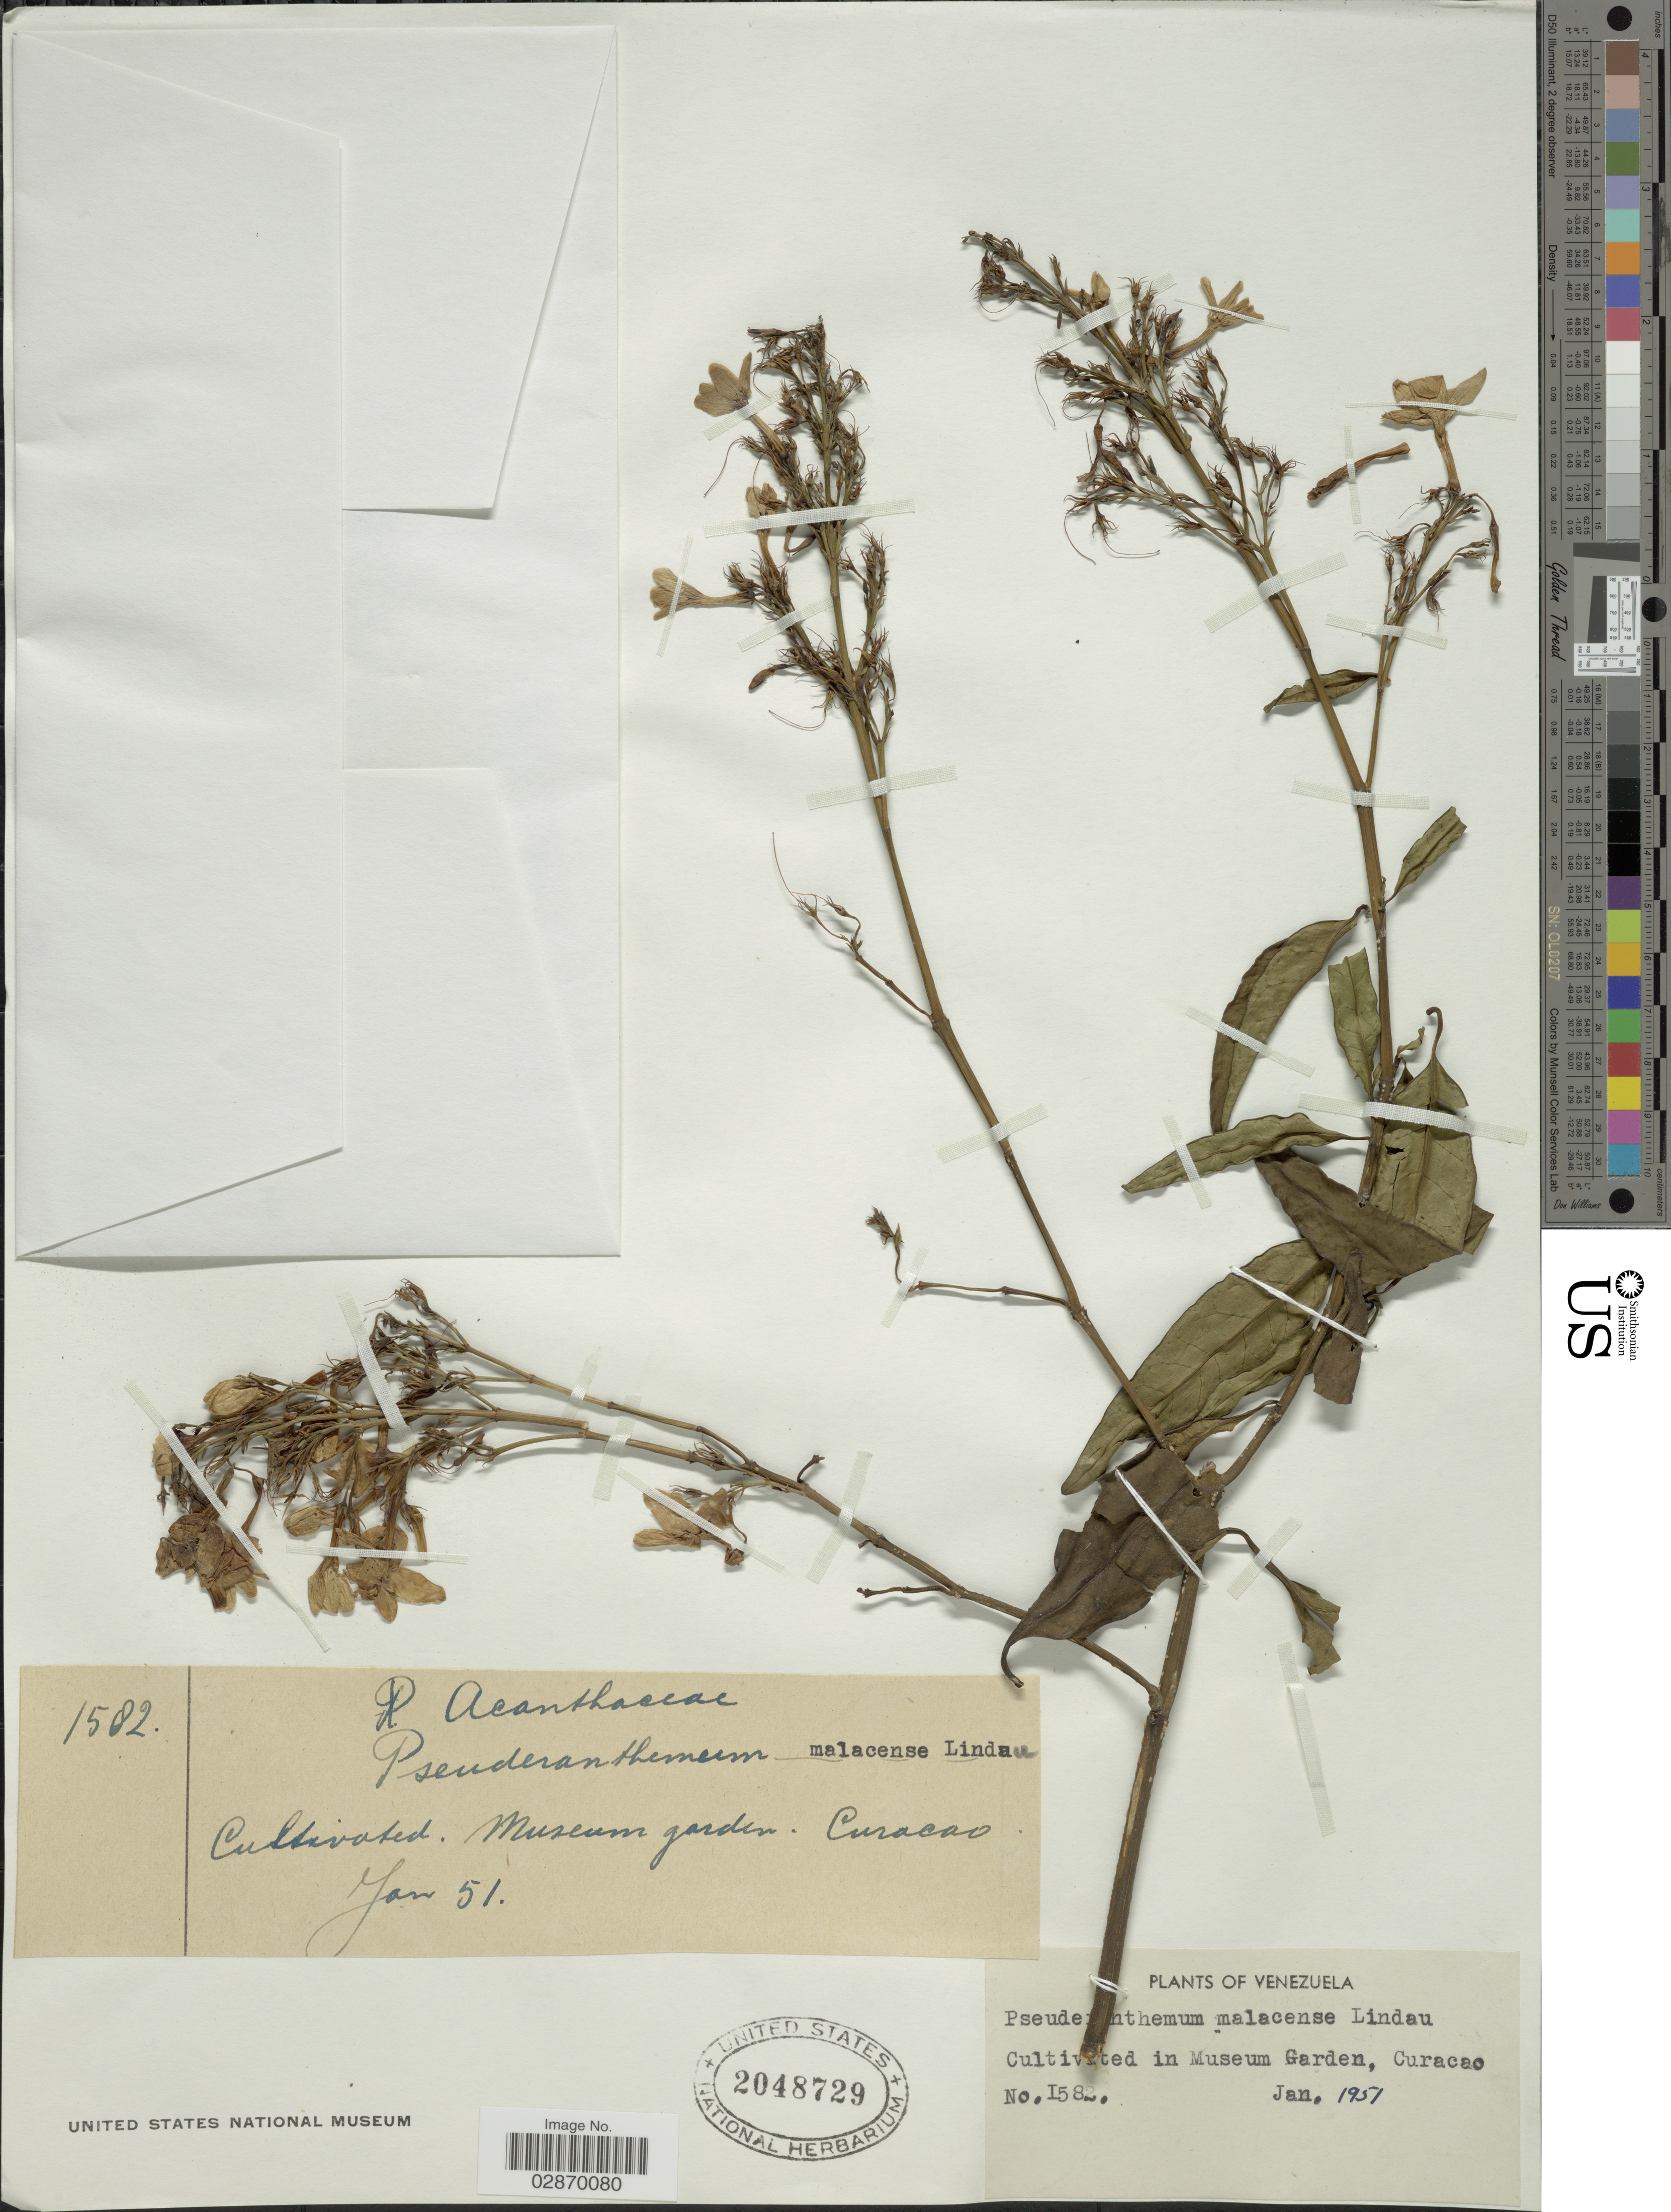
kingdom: Plantae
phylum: Tracheophyta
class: Magnoliopsida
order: Lamiales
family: Acanthaceae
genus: Pseuderanthemum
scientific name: Pseuderanthemum malaccense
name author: (C.B. Clarke) Lindau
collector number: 1582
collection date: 1951-01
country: Curaçao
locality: Cultivated in Museum Garden, Curacao.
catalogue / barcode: US 2048729